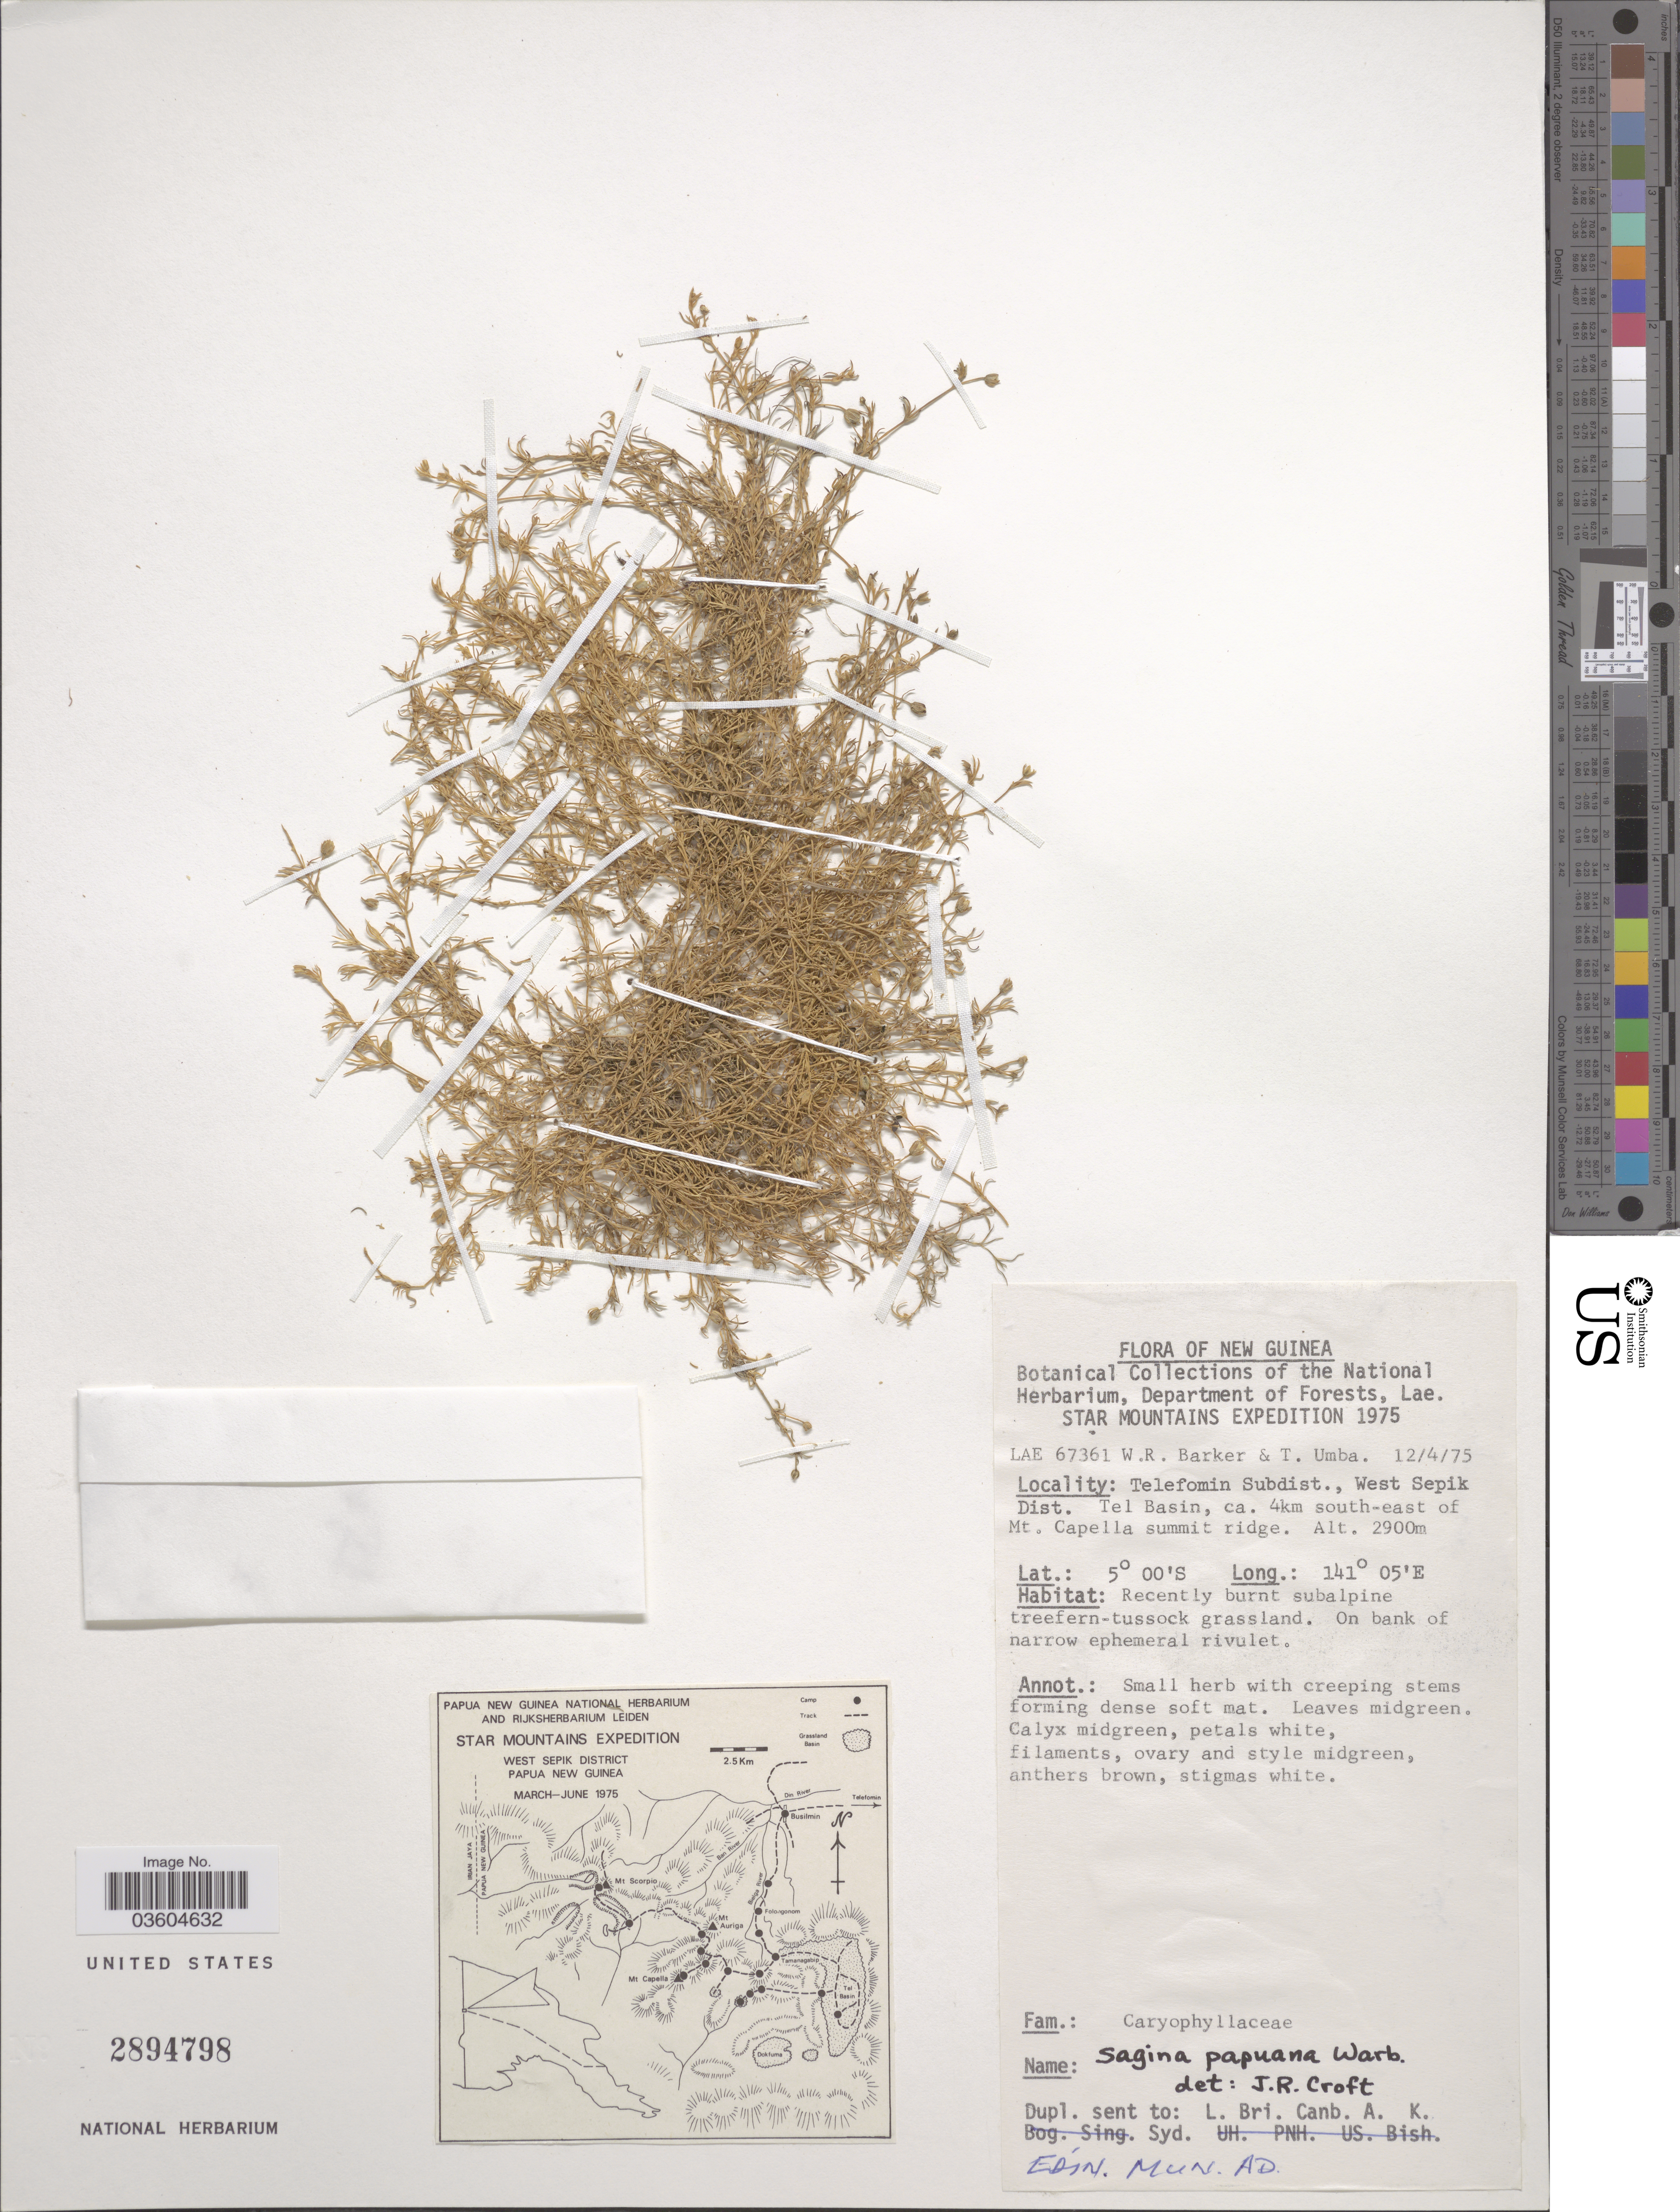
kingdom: Plantae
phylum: Tracheophyta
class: Magnoliopsida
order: Caryophyllales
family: Caryophyllaceae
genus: Sagina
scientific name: Sagina papuana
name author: Warb.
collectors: W. R. Barker & T. Umba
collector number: LAE67361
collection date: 1975-04-12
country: Papua New Guinea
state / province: Sandaun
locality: New Guinea. Star Mountains. Telefomin Subdist., West Sepik Dist. Tel Basin, ca. 4km south-east of Mt. Capella summit ridge.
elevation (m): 2900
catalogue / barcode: US 2894798